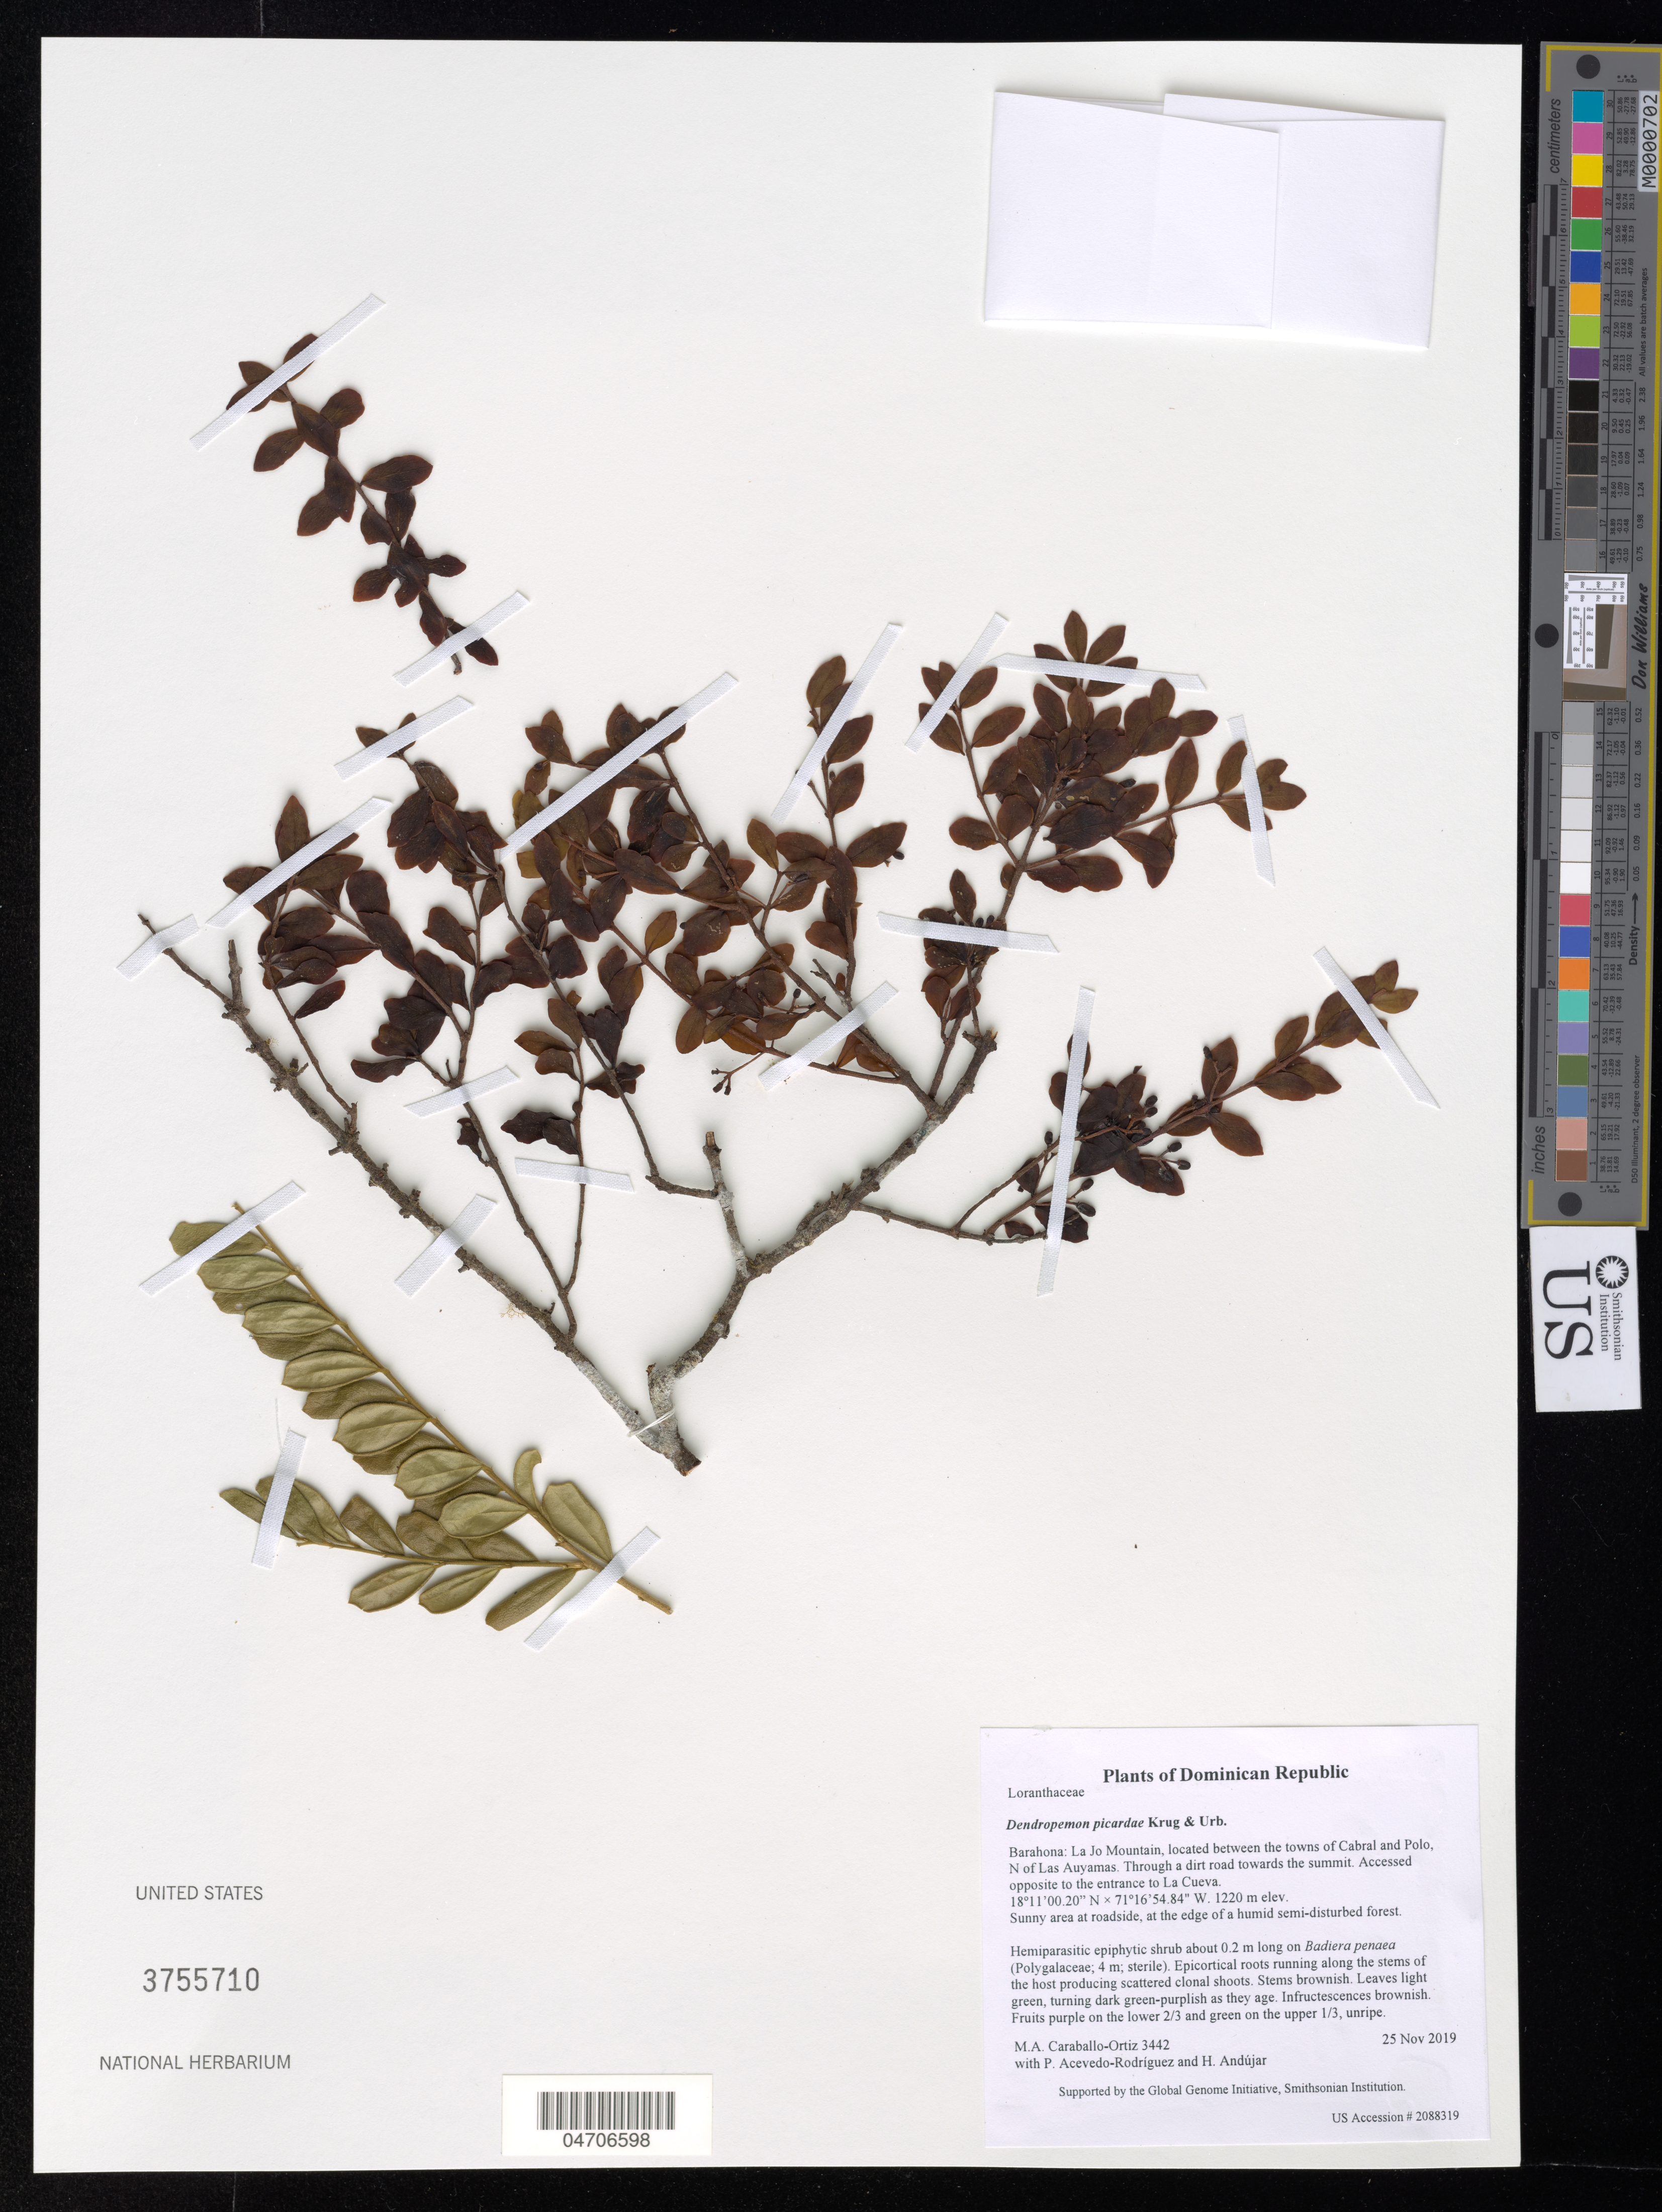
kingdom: Plantae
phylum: Tracheophyta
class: Magnoliopsida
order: Santalales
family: Loranthaceae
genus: Dendropemon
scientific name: Dendropemon picardae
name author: Krug & Urb.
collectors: M. Caraballo-Ortiz, P. Acevedo-Rodr. & H. Andujar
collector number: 3442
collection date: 2019-11-25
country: Dominican Republic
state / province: Barahona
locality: La Jo Mountain, located between the towns of Cabral and Polo, N of Las Auyamas. Through a dirt road towards the summit. Accessed opposite to the entrance to La Cueva.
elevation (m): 1220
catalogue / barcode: US 3755710